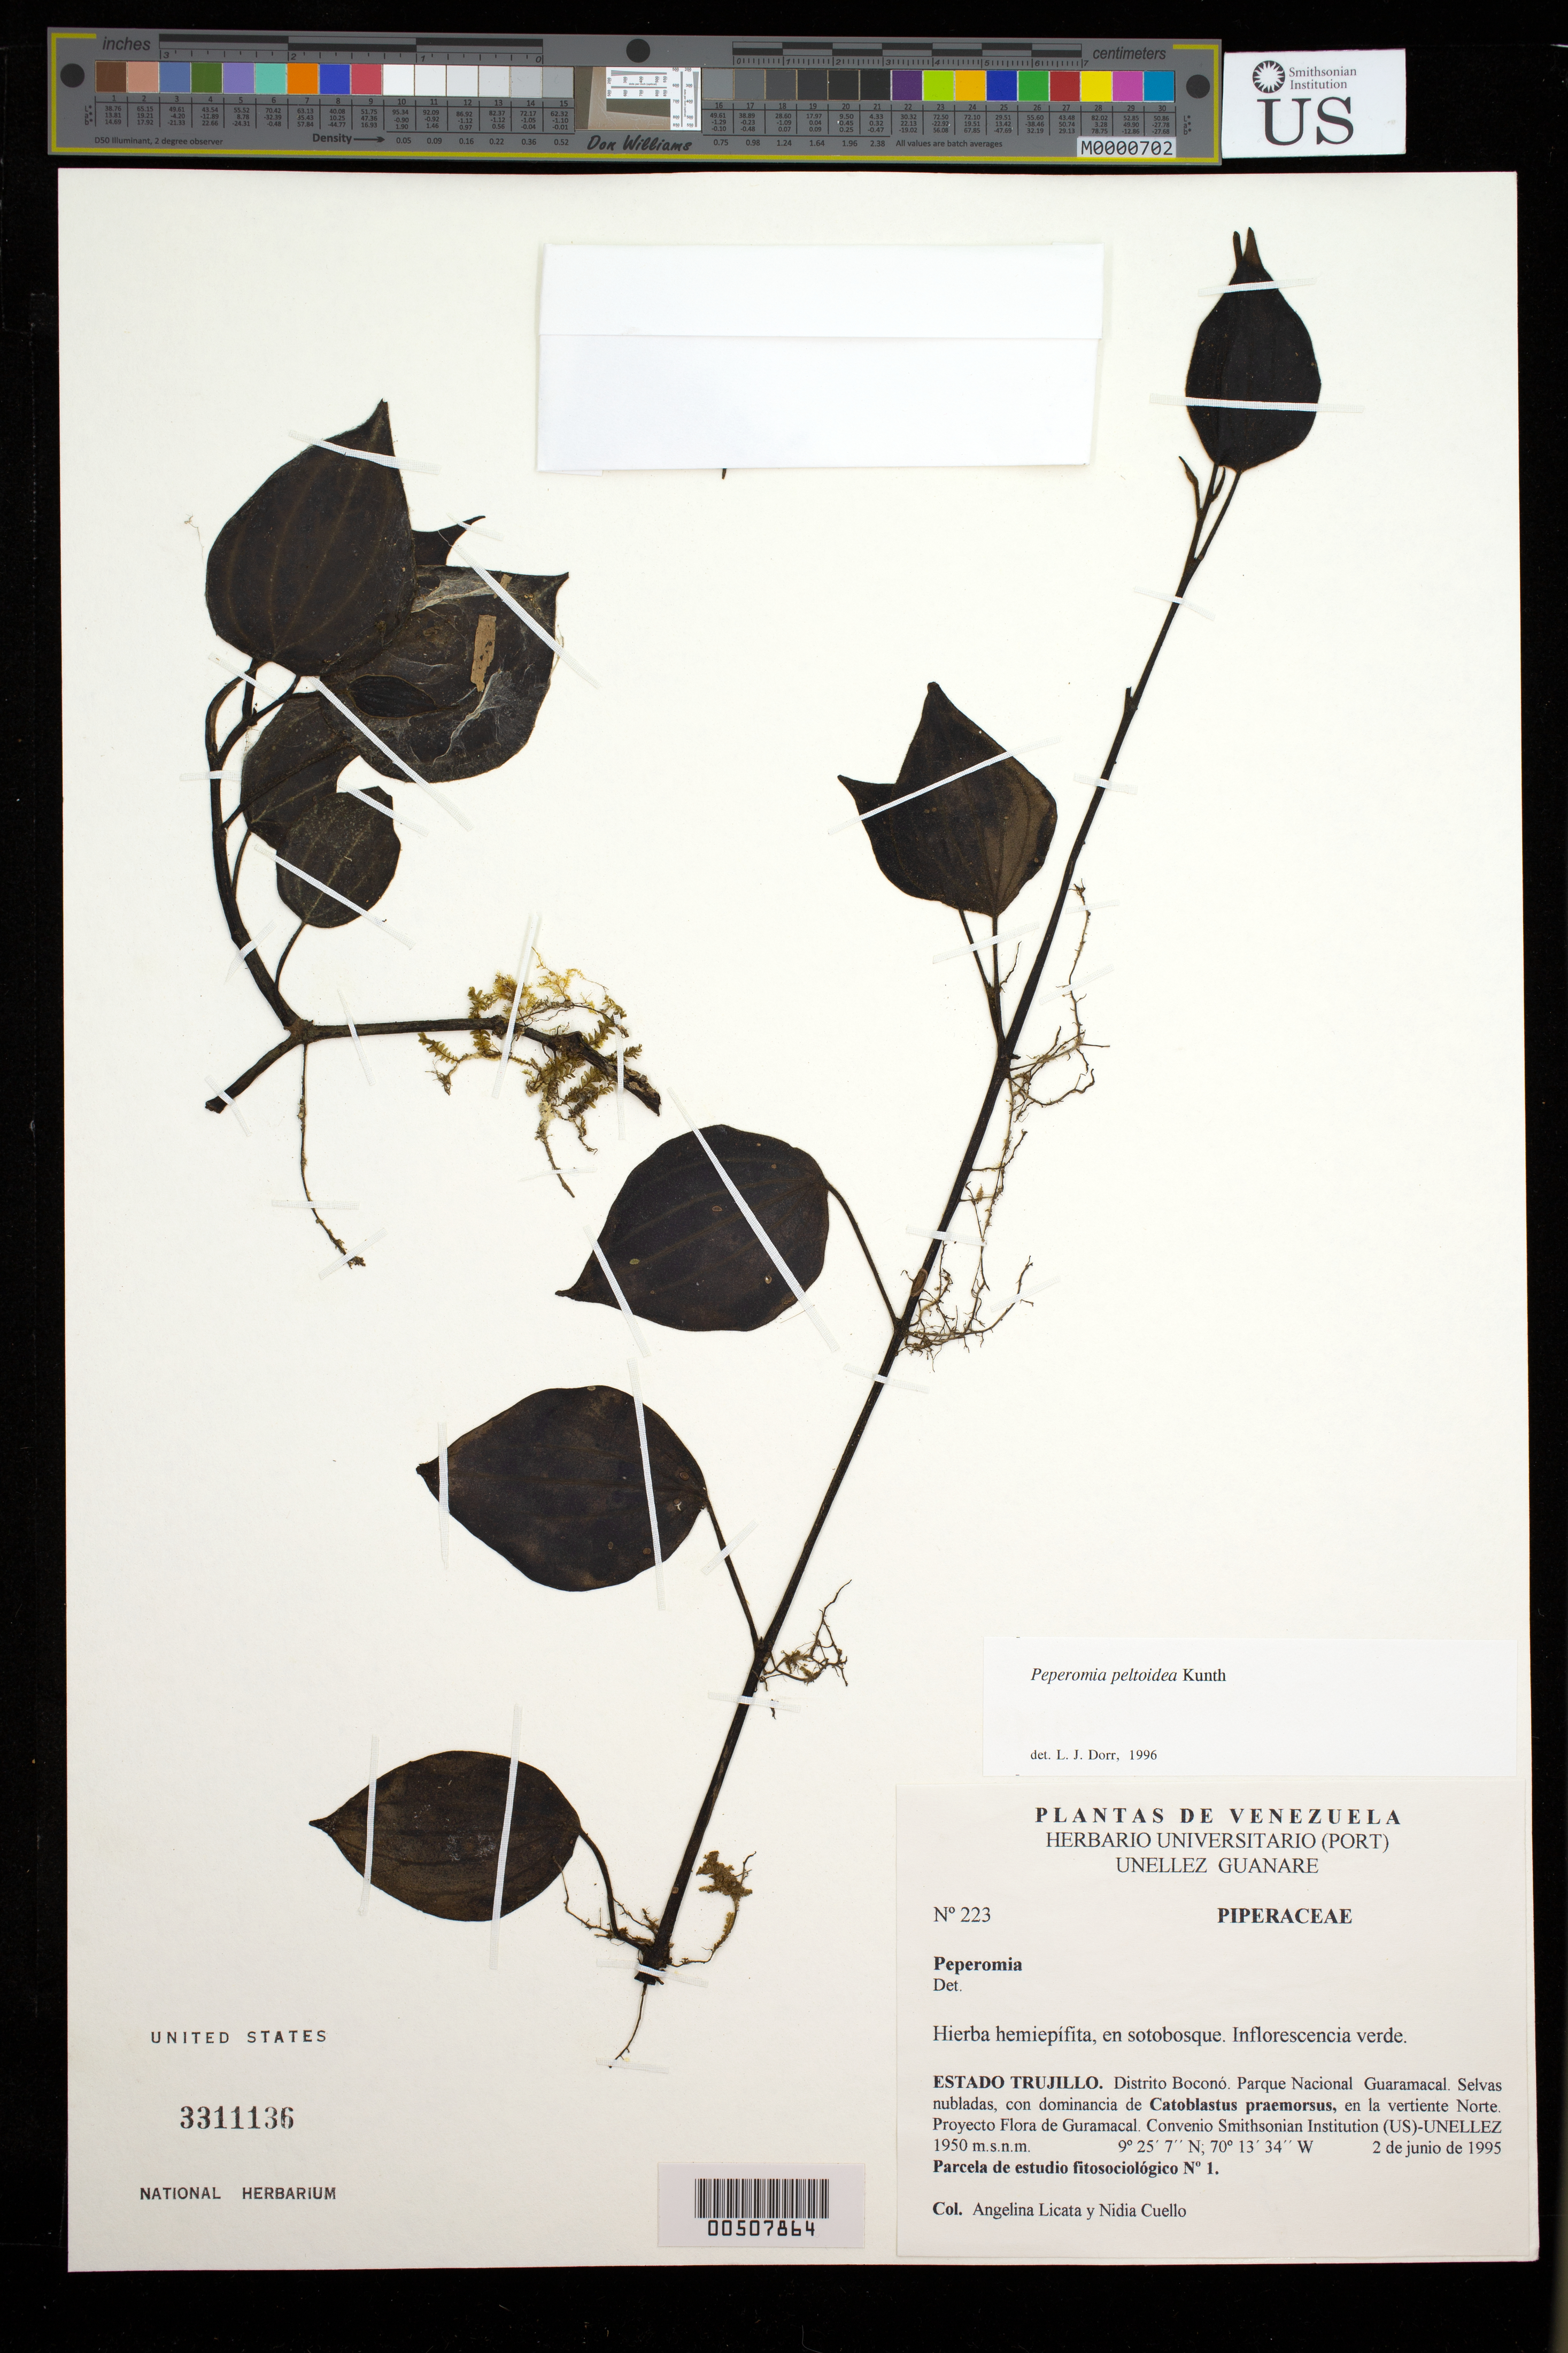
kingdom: Plantae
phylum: Tracheophyta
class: Magnoliopsida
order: Piperales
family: Piperaceae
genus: Peperomia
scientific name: Peperomia peltoidea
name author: Kunth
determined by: Dorr, L. J., (BOT), Smithsonian Institution - National Museum of Natural History (UNITED STATES)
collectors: A. Licata & N. L. Cuello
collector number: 223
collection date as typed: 02 Jun 1995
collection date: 1995-06-02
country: Venezuela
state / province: Trujillo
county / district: Boconó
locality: Parque Nacional Guaramacal, vertiente N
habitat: Selvas nubladas, con dominancia de Catoblastus praemorsus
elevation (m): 1950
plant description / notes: PORT, US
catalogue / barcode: US 3311136